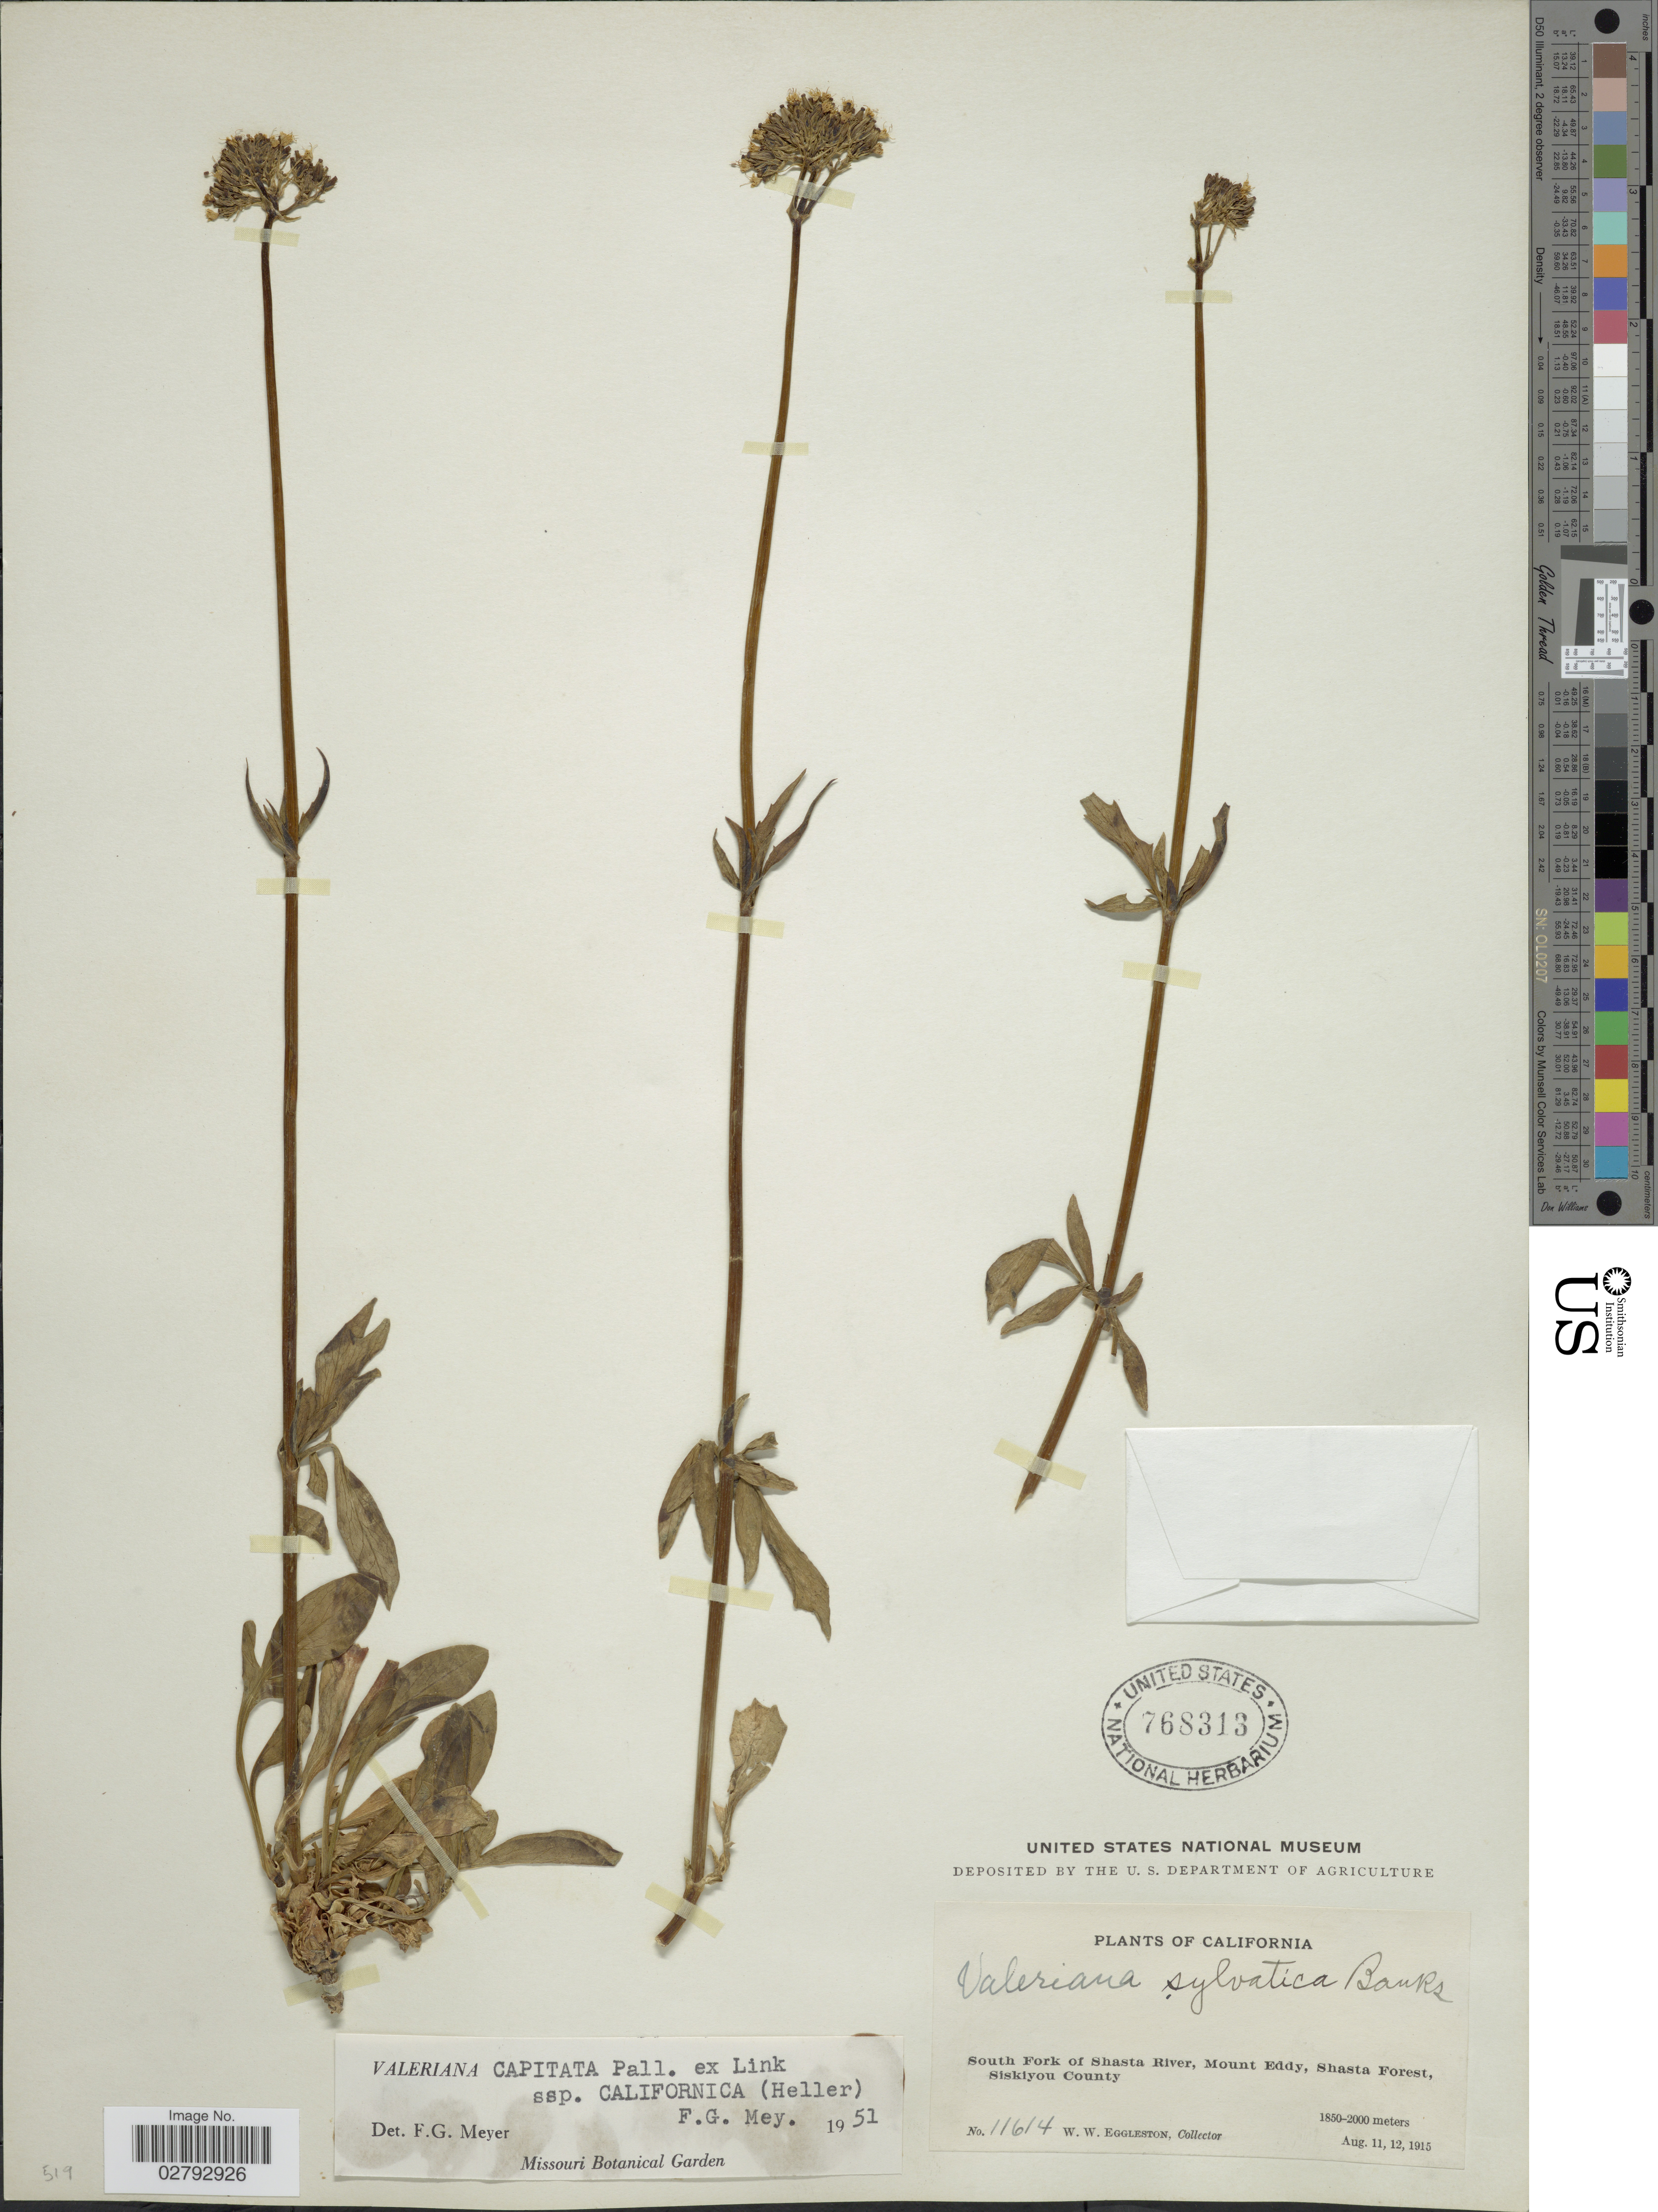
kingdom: Plantae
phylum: Tracheophyta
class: Magnoliopsida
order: Dipsacales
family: Caprifoliaceae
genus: Valeriana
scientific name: Valeriana capitata subsp. californica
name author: (A. Heller) F.G. Mey.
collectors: W. W. Eggleston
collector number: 11614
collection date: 1915-08-11/1915-08-12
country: United States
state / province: California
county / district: Siskiyou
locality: South Fork of Shasta River, Mount Eddy, Shasta Forest, Siskiyou County.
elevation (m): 1850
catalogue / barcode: US 768313